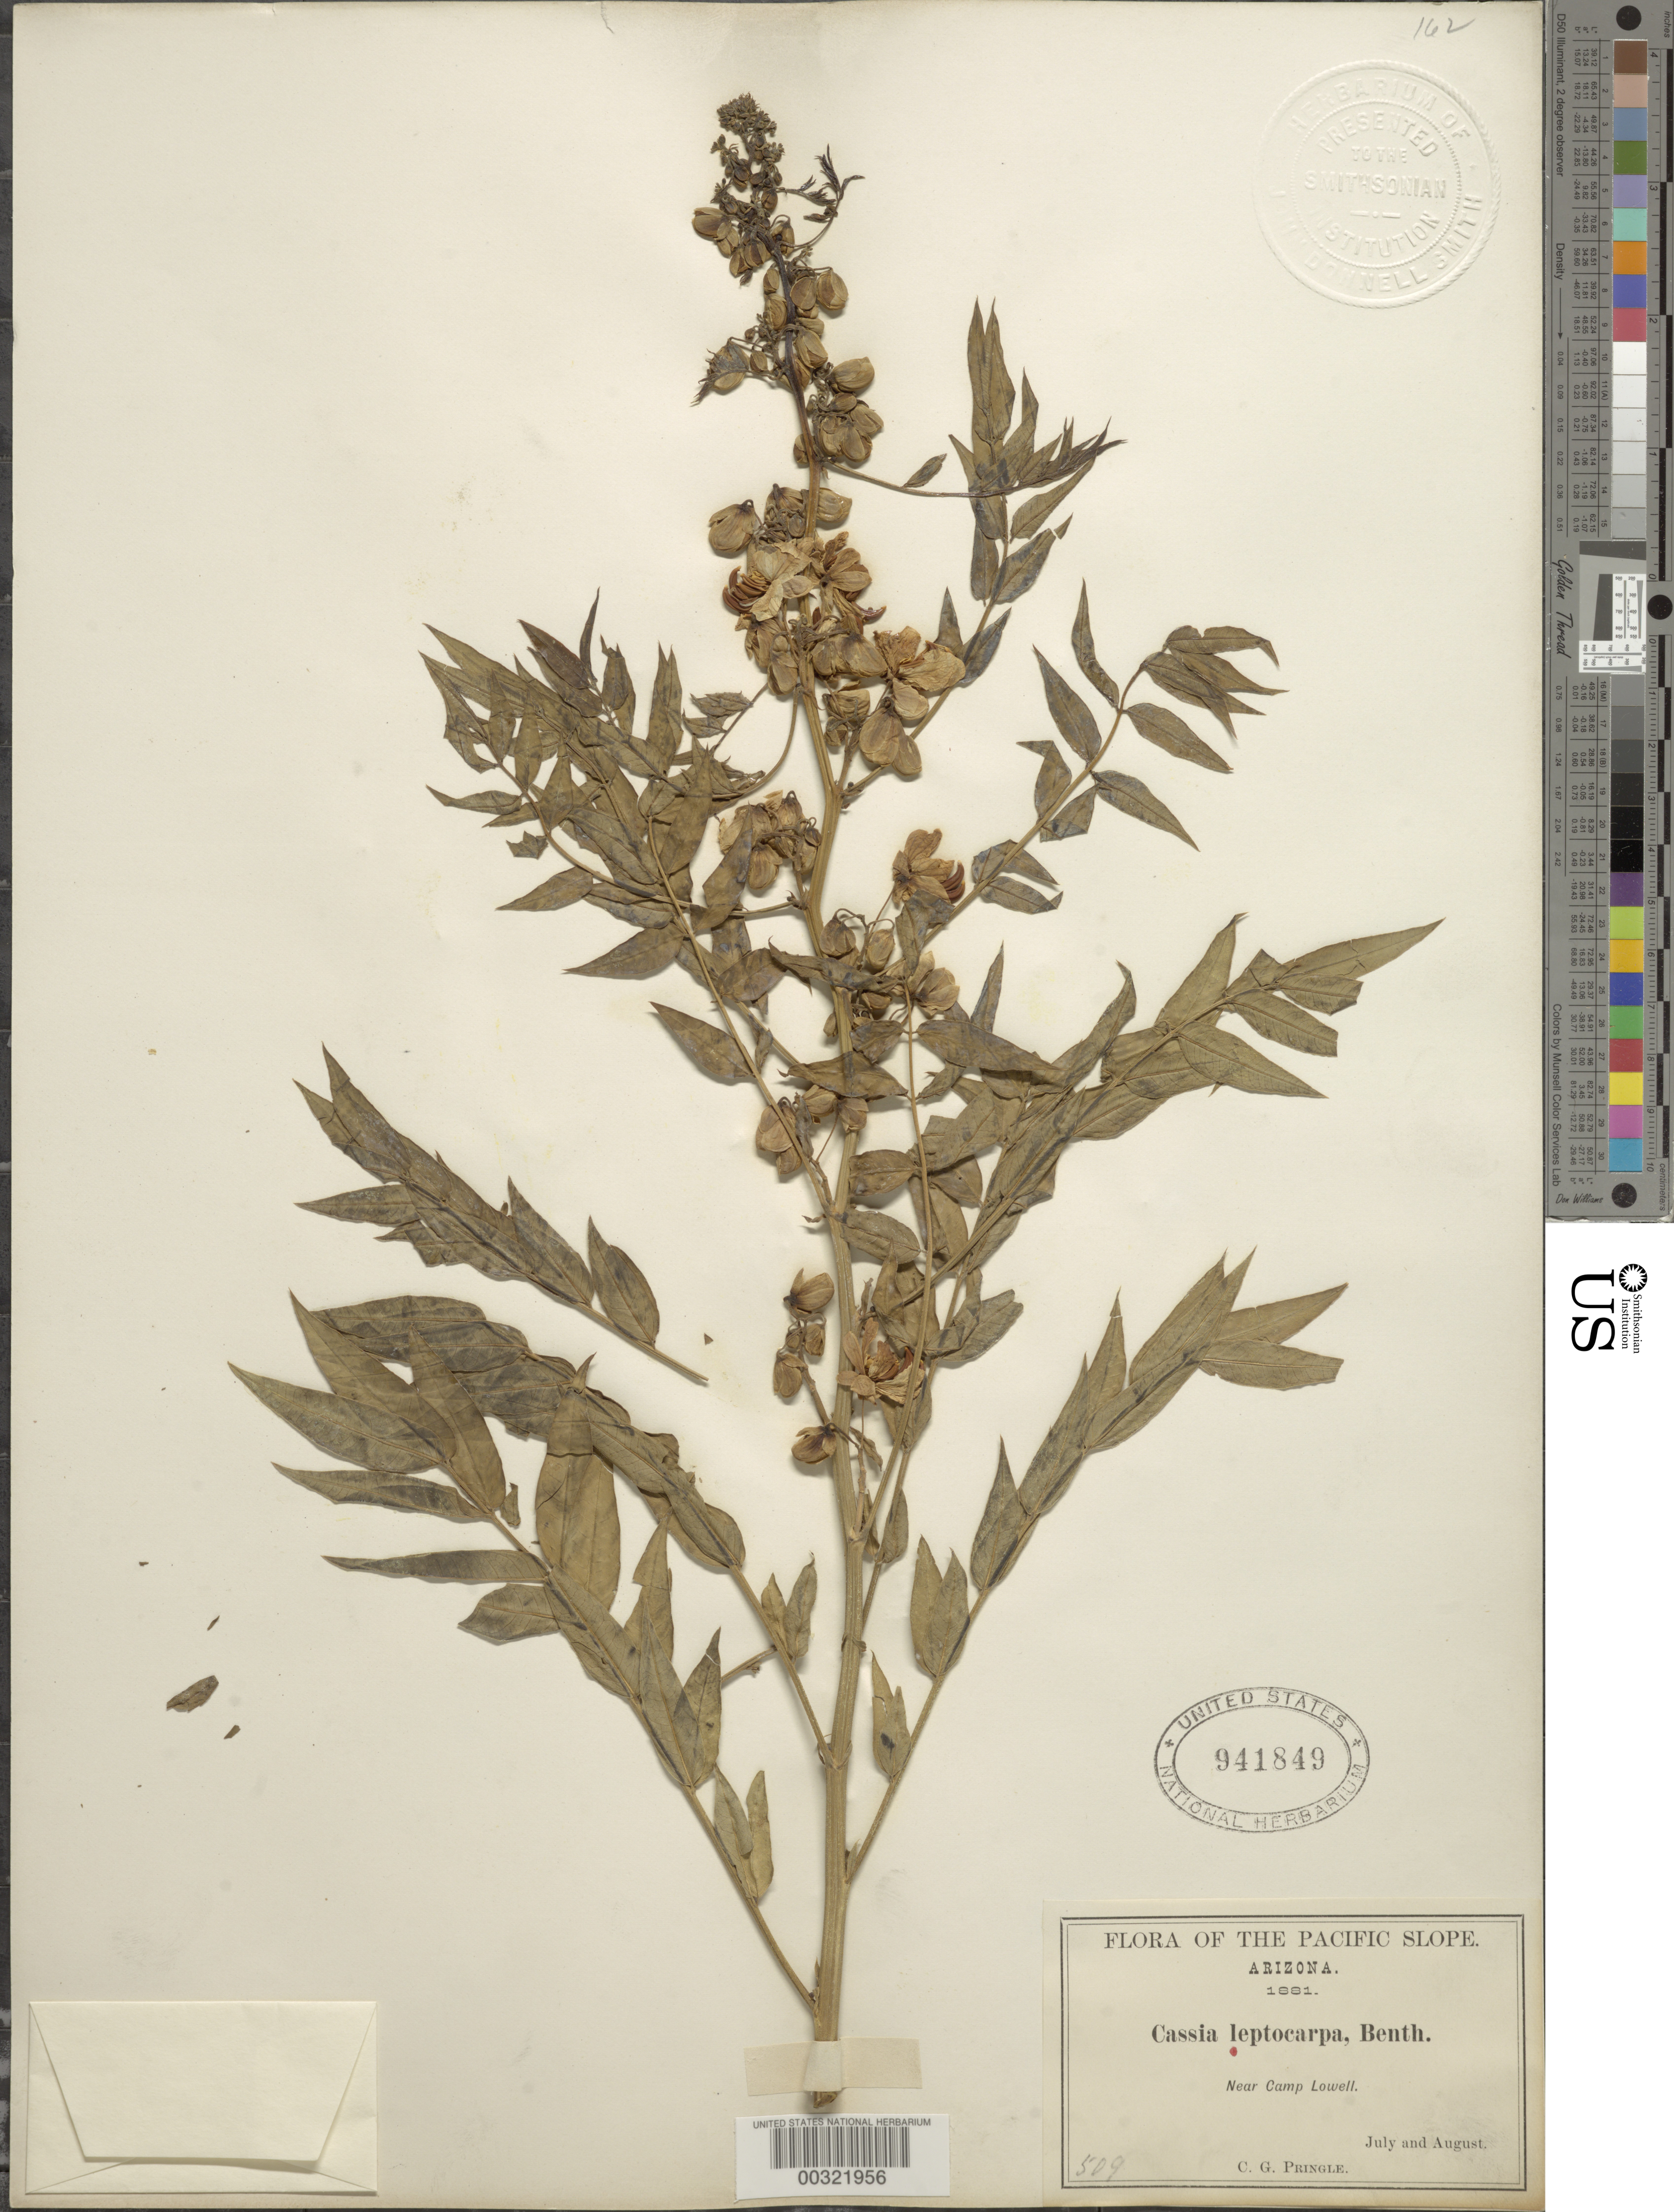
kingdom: Plantae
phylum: Tracheophyta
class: Magnoliopsida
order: Fabales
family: Fabaceae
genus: Senna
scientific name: Senna hirsuta var. leptocarpa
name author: (Benth.) H.S. Irwin & Barneby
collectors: C. G. Pringle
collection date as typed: Jul 1881 and -- Aug 1881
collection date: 1881-07,1881-08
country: United States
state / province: Arizona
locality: Near camp lowell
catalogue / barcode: US 941849